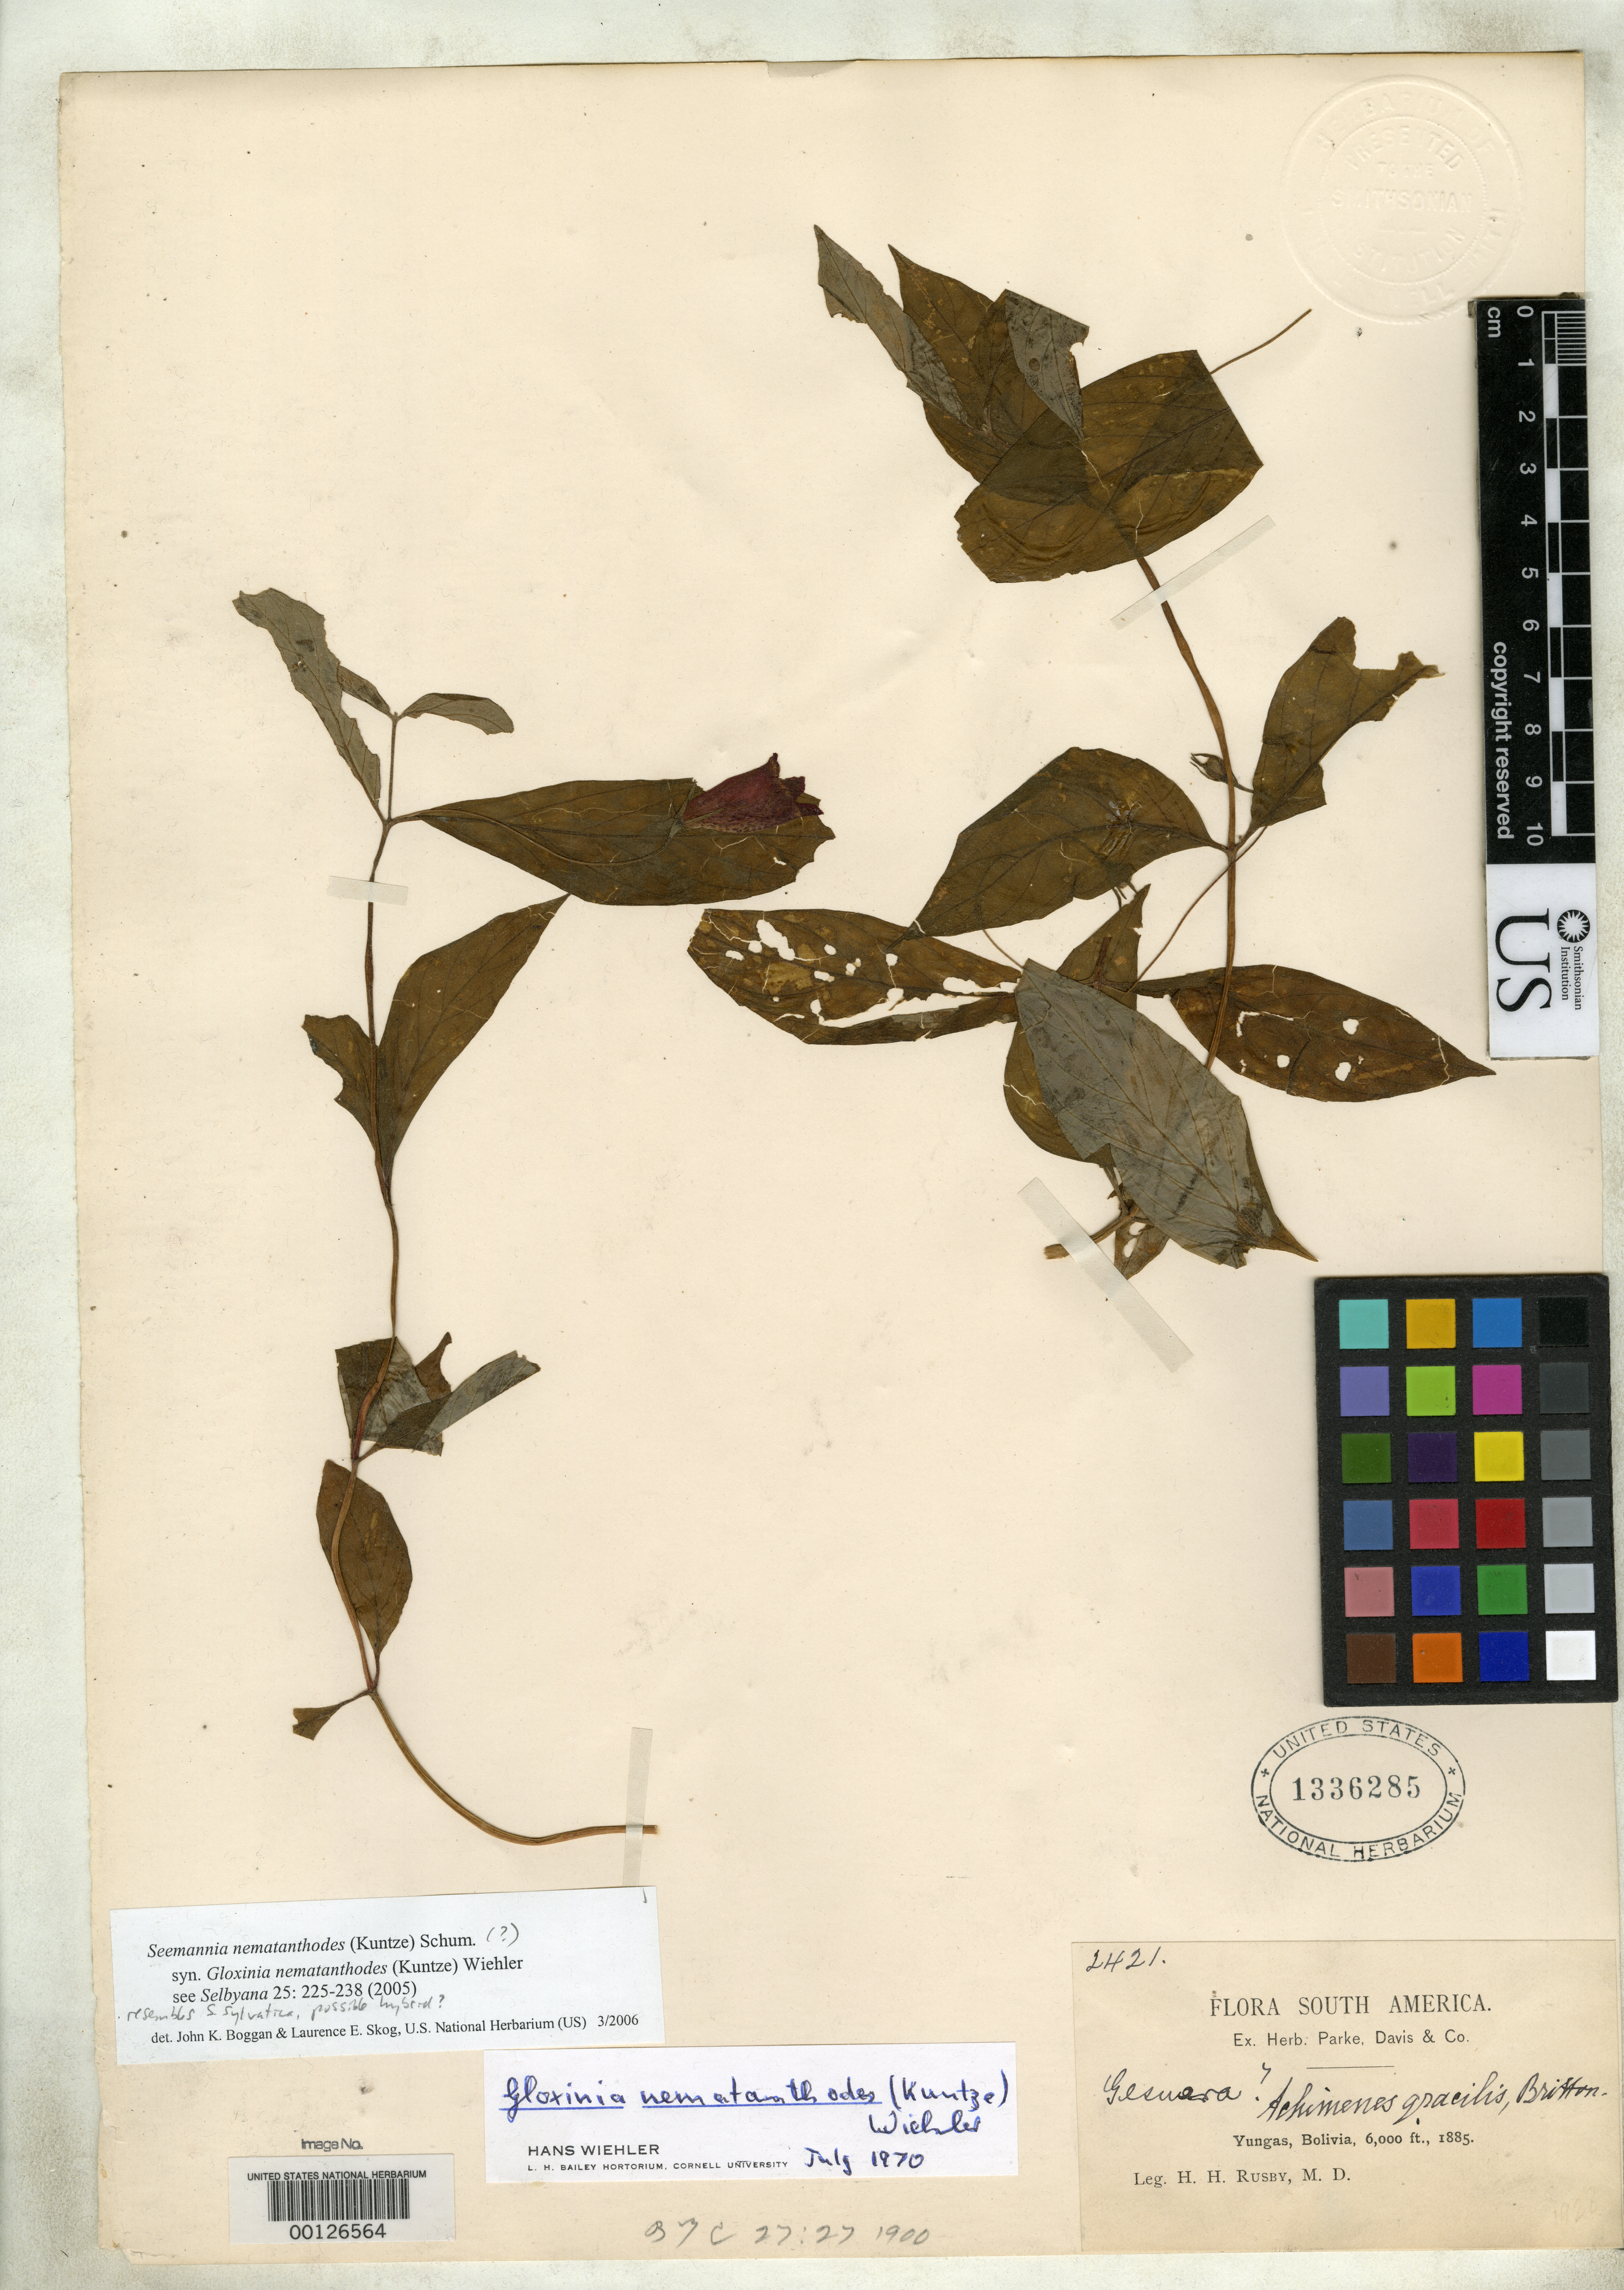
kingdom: Plantae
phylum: Tracheophyta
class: Magnoliopsida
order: Lamiales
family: Gesneriaceae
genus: Achimenes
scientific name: Achimenes gracilis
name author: Britton ex Rusby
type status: Isotype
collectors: H. H. Rusby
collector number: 2421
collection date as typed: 1885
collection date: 1885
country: Bolivia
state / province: La Paz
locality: Yungas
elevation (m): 1829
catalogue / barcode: US 1336285